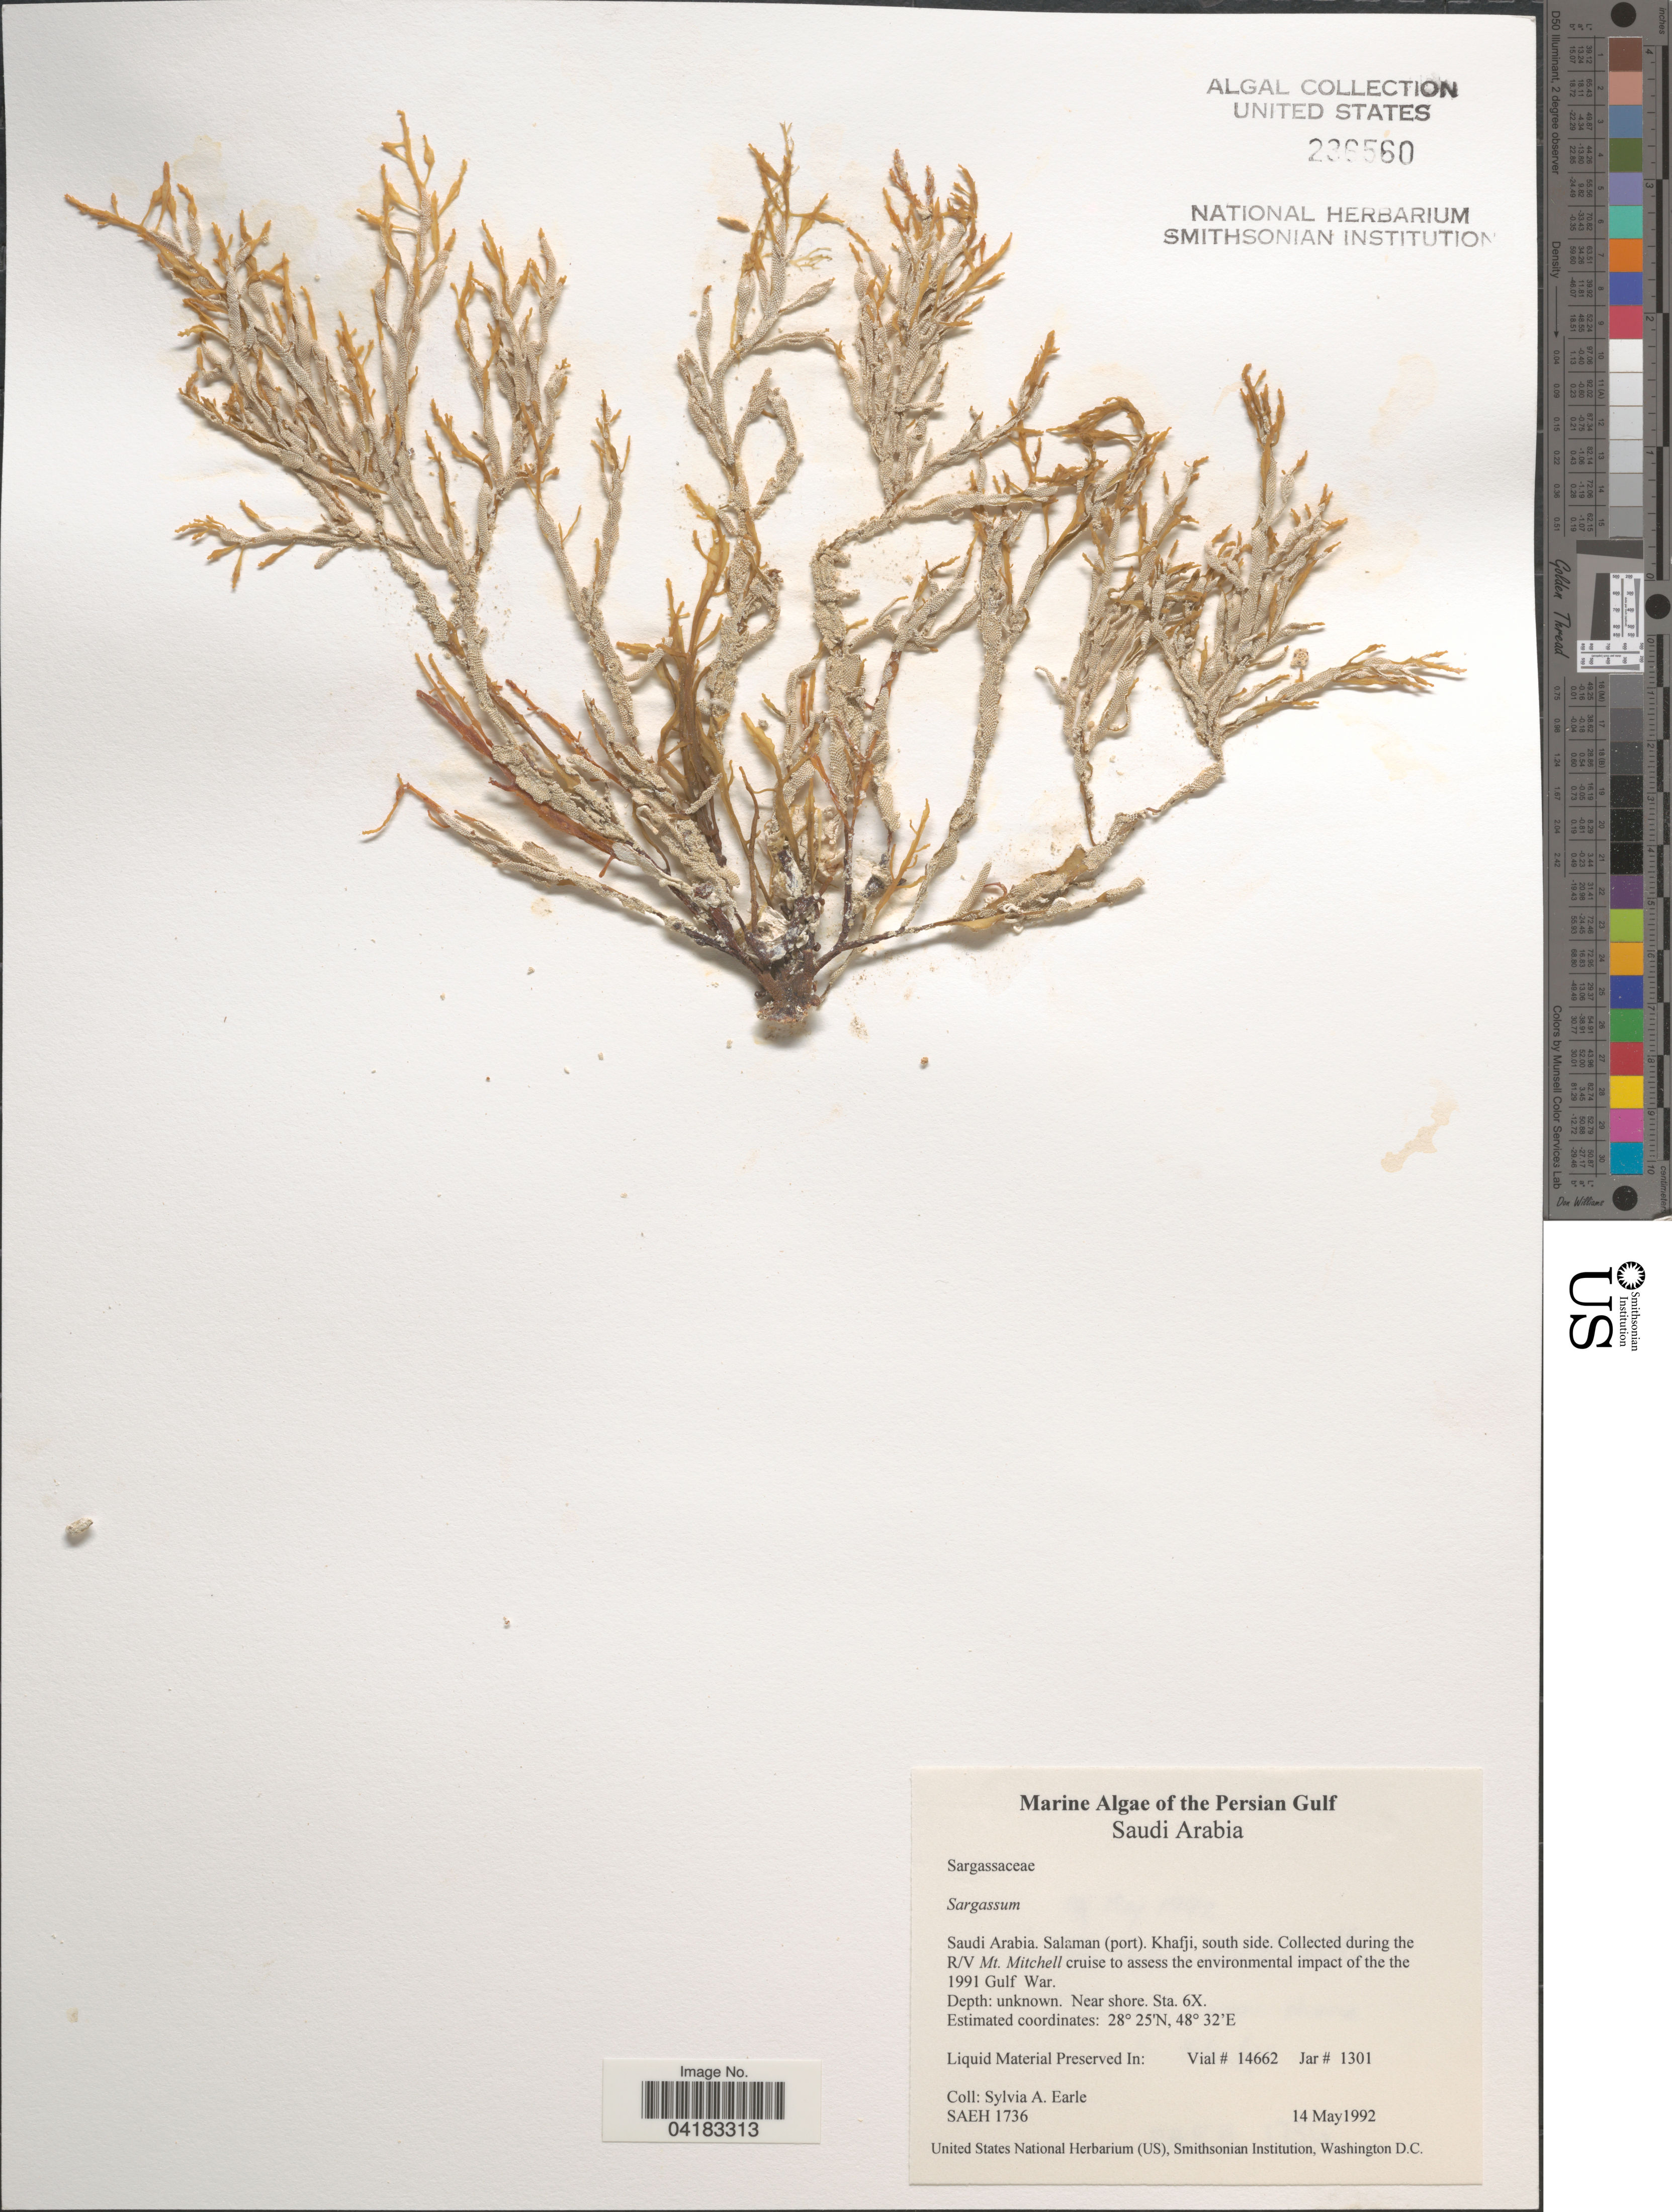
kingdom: Chromista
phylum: Ochrophyta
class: Phaeophyceae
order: Fucales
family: Sargassaceae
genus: Sargassum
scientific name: Sargassum sp.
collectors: S. A. Earle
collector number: SAEH1736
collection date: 1992-05-14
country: Saudi Arabia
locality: Persian Gulf. Salaman (port). Khafji, south side. Collected during the R/V Mt. Mitchell cruise to assess the environmental impact of the 1991 Gulf War. Near shore. Sta 6X.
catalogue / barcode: US 236560